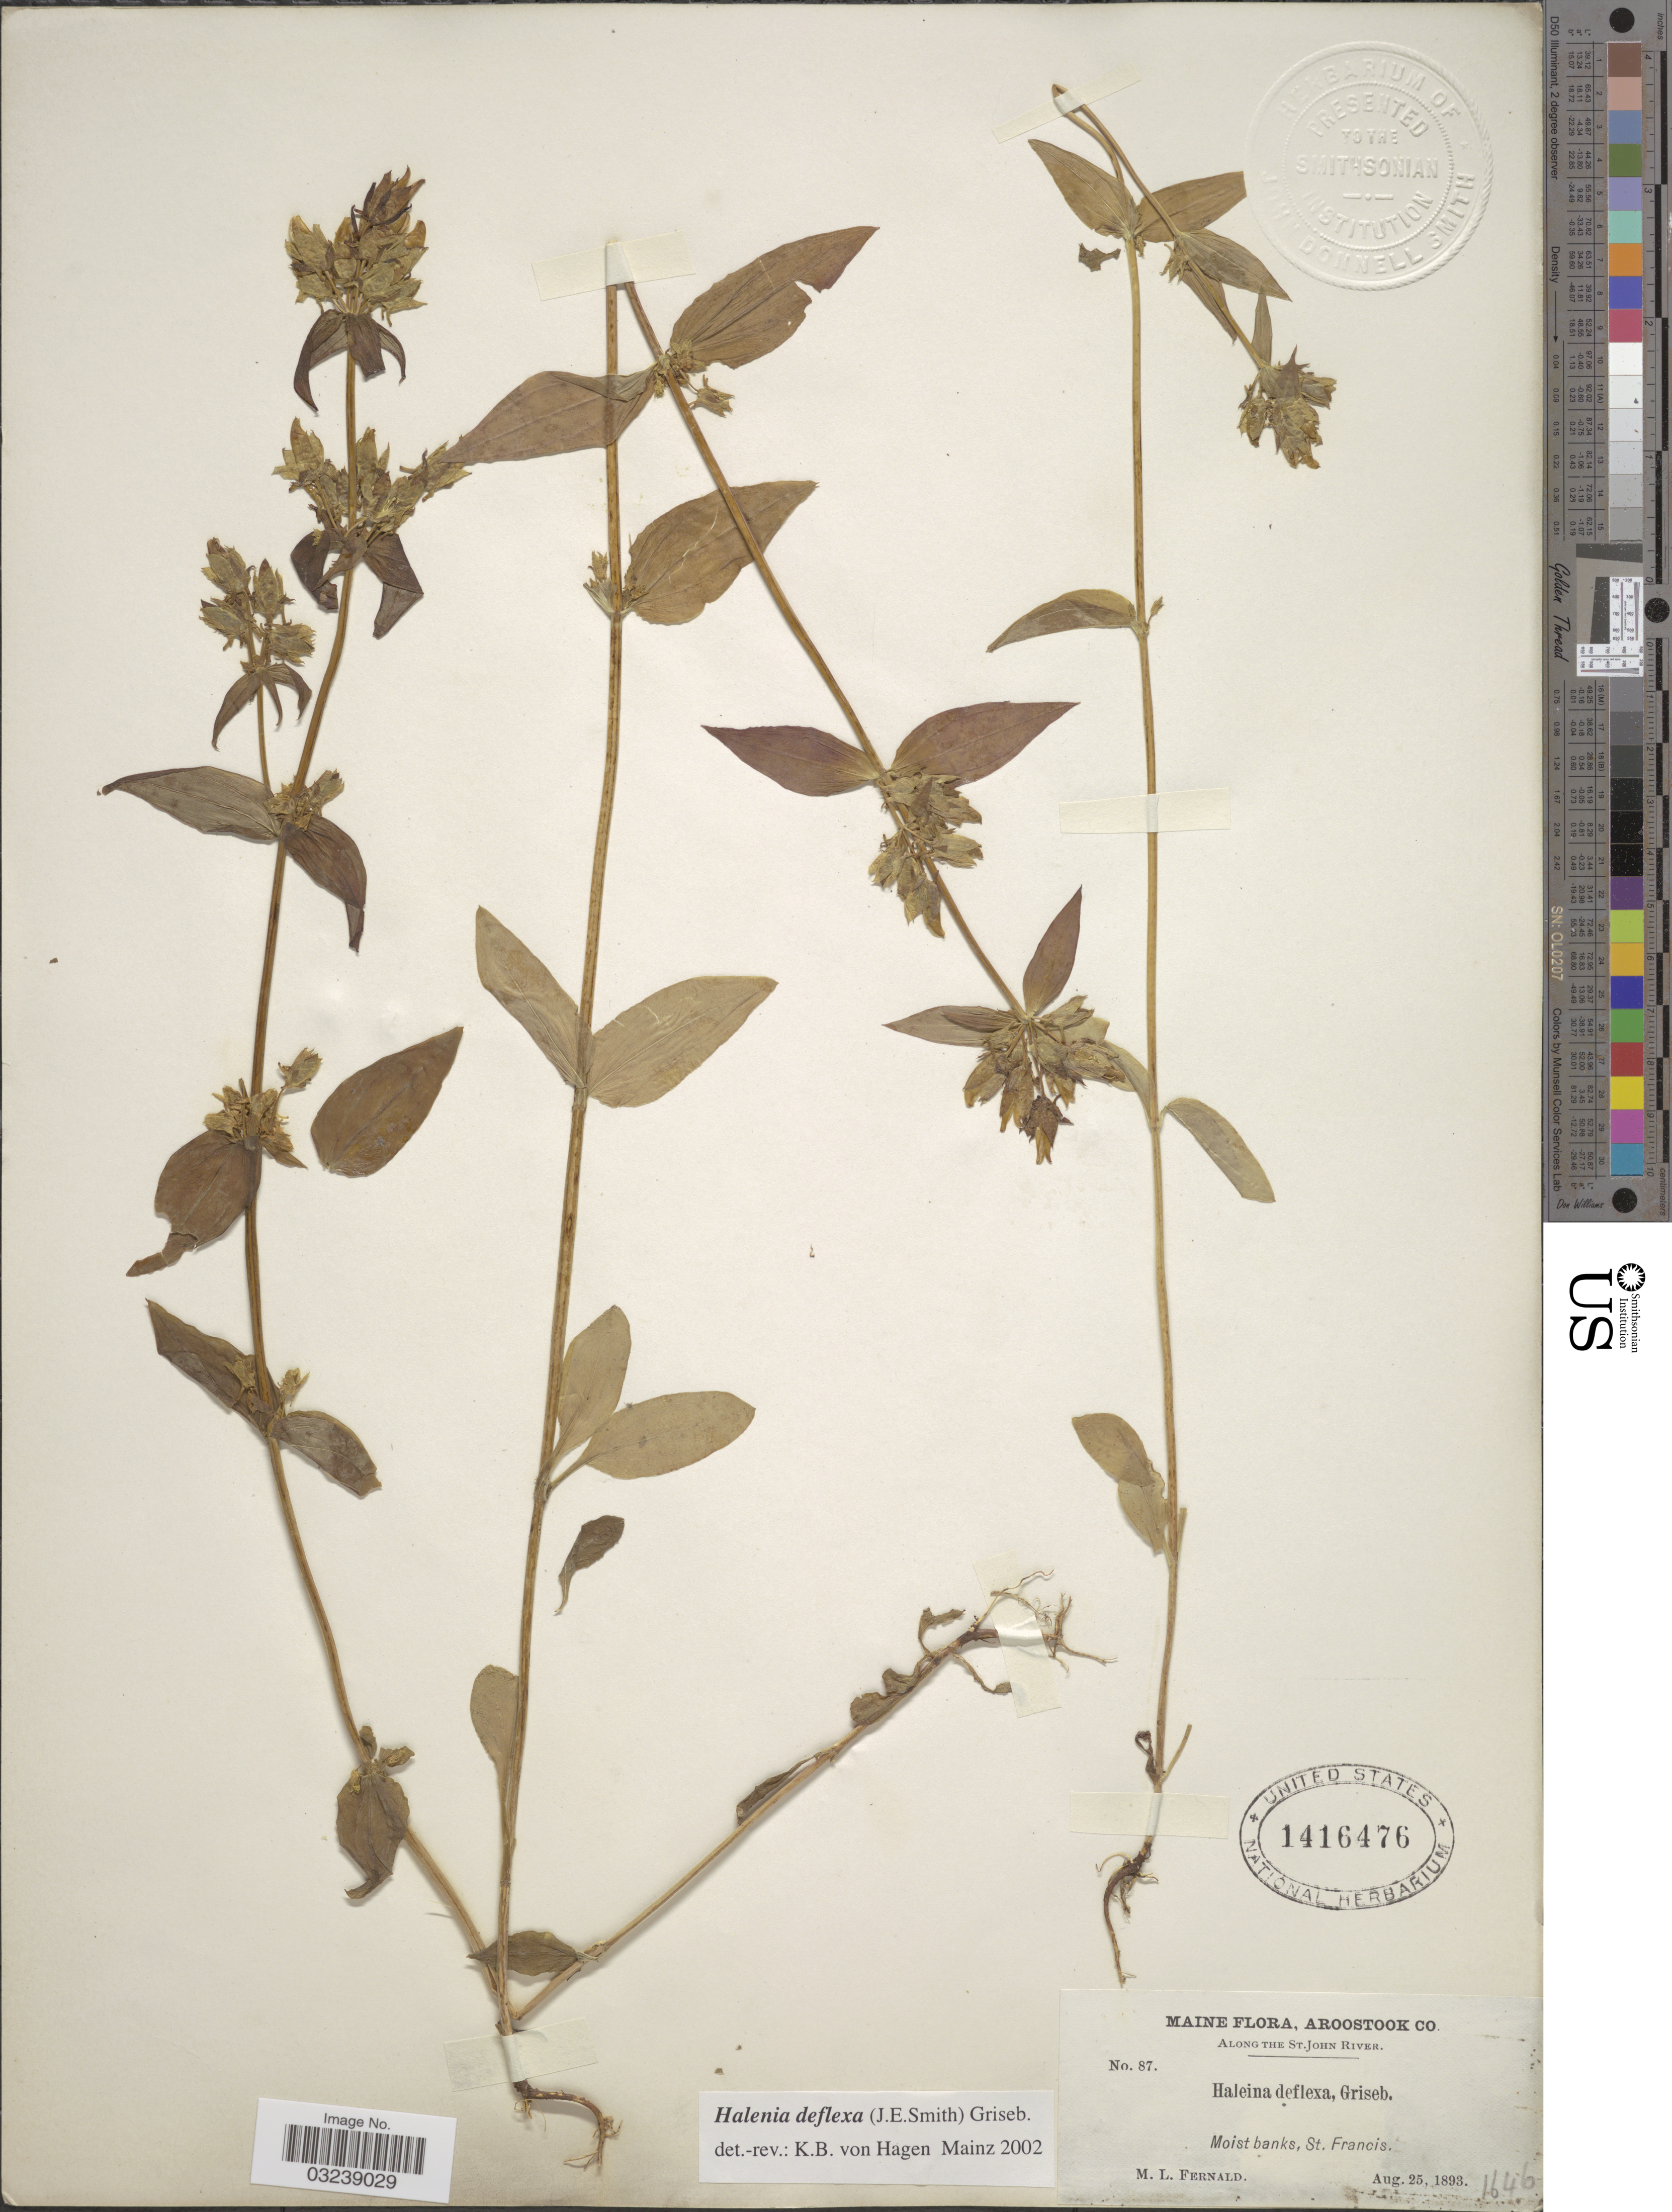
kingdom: Plantae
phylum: Tracheophyta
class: Magnoliopsida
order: Gentianales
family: Gentianaceae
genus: Halenia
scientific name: Halenia deflexa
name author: (Sm.) Griseb.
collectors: M. L. Fernald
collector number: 87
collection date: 1893-08-25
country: United States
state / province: Maine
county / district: Aroostook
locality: Along the St. John River. St. Francis.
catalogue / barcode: US 1416476